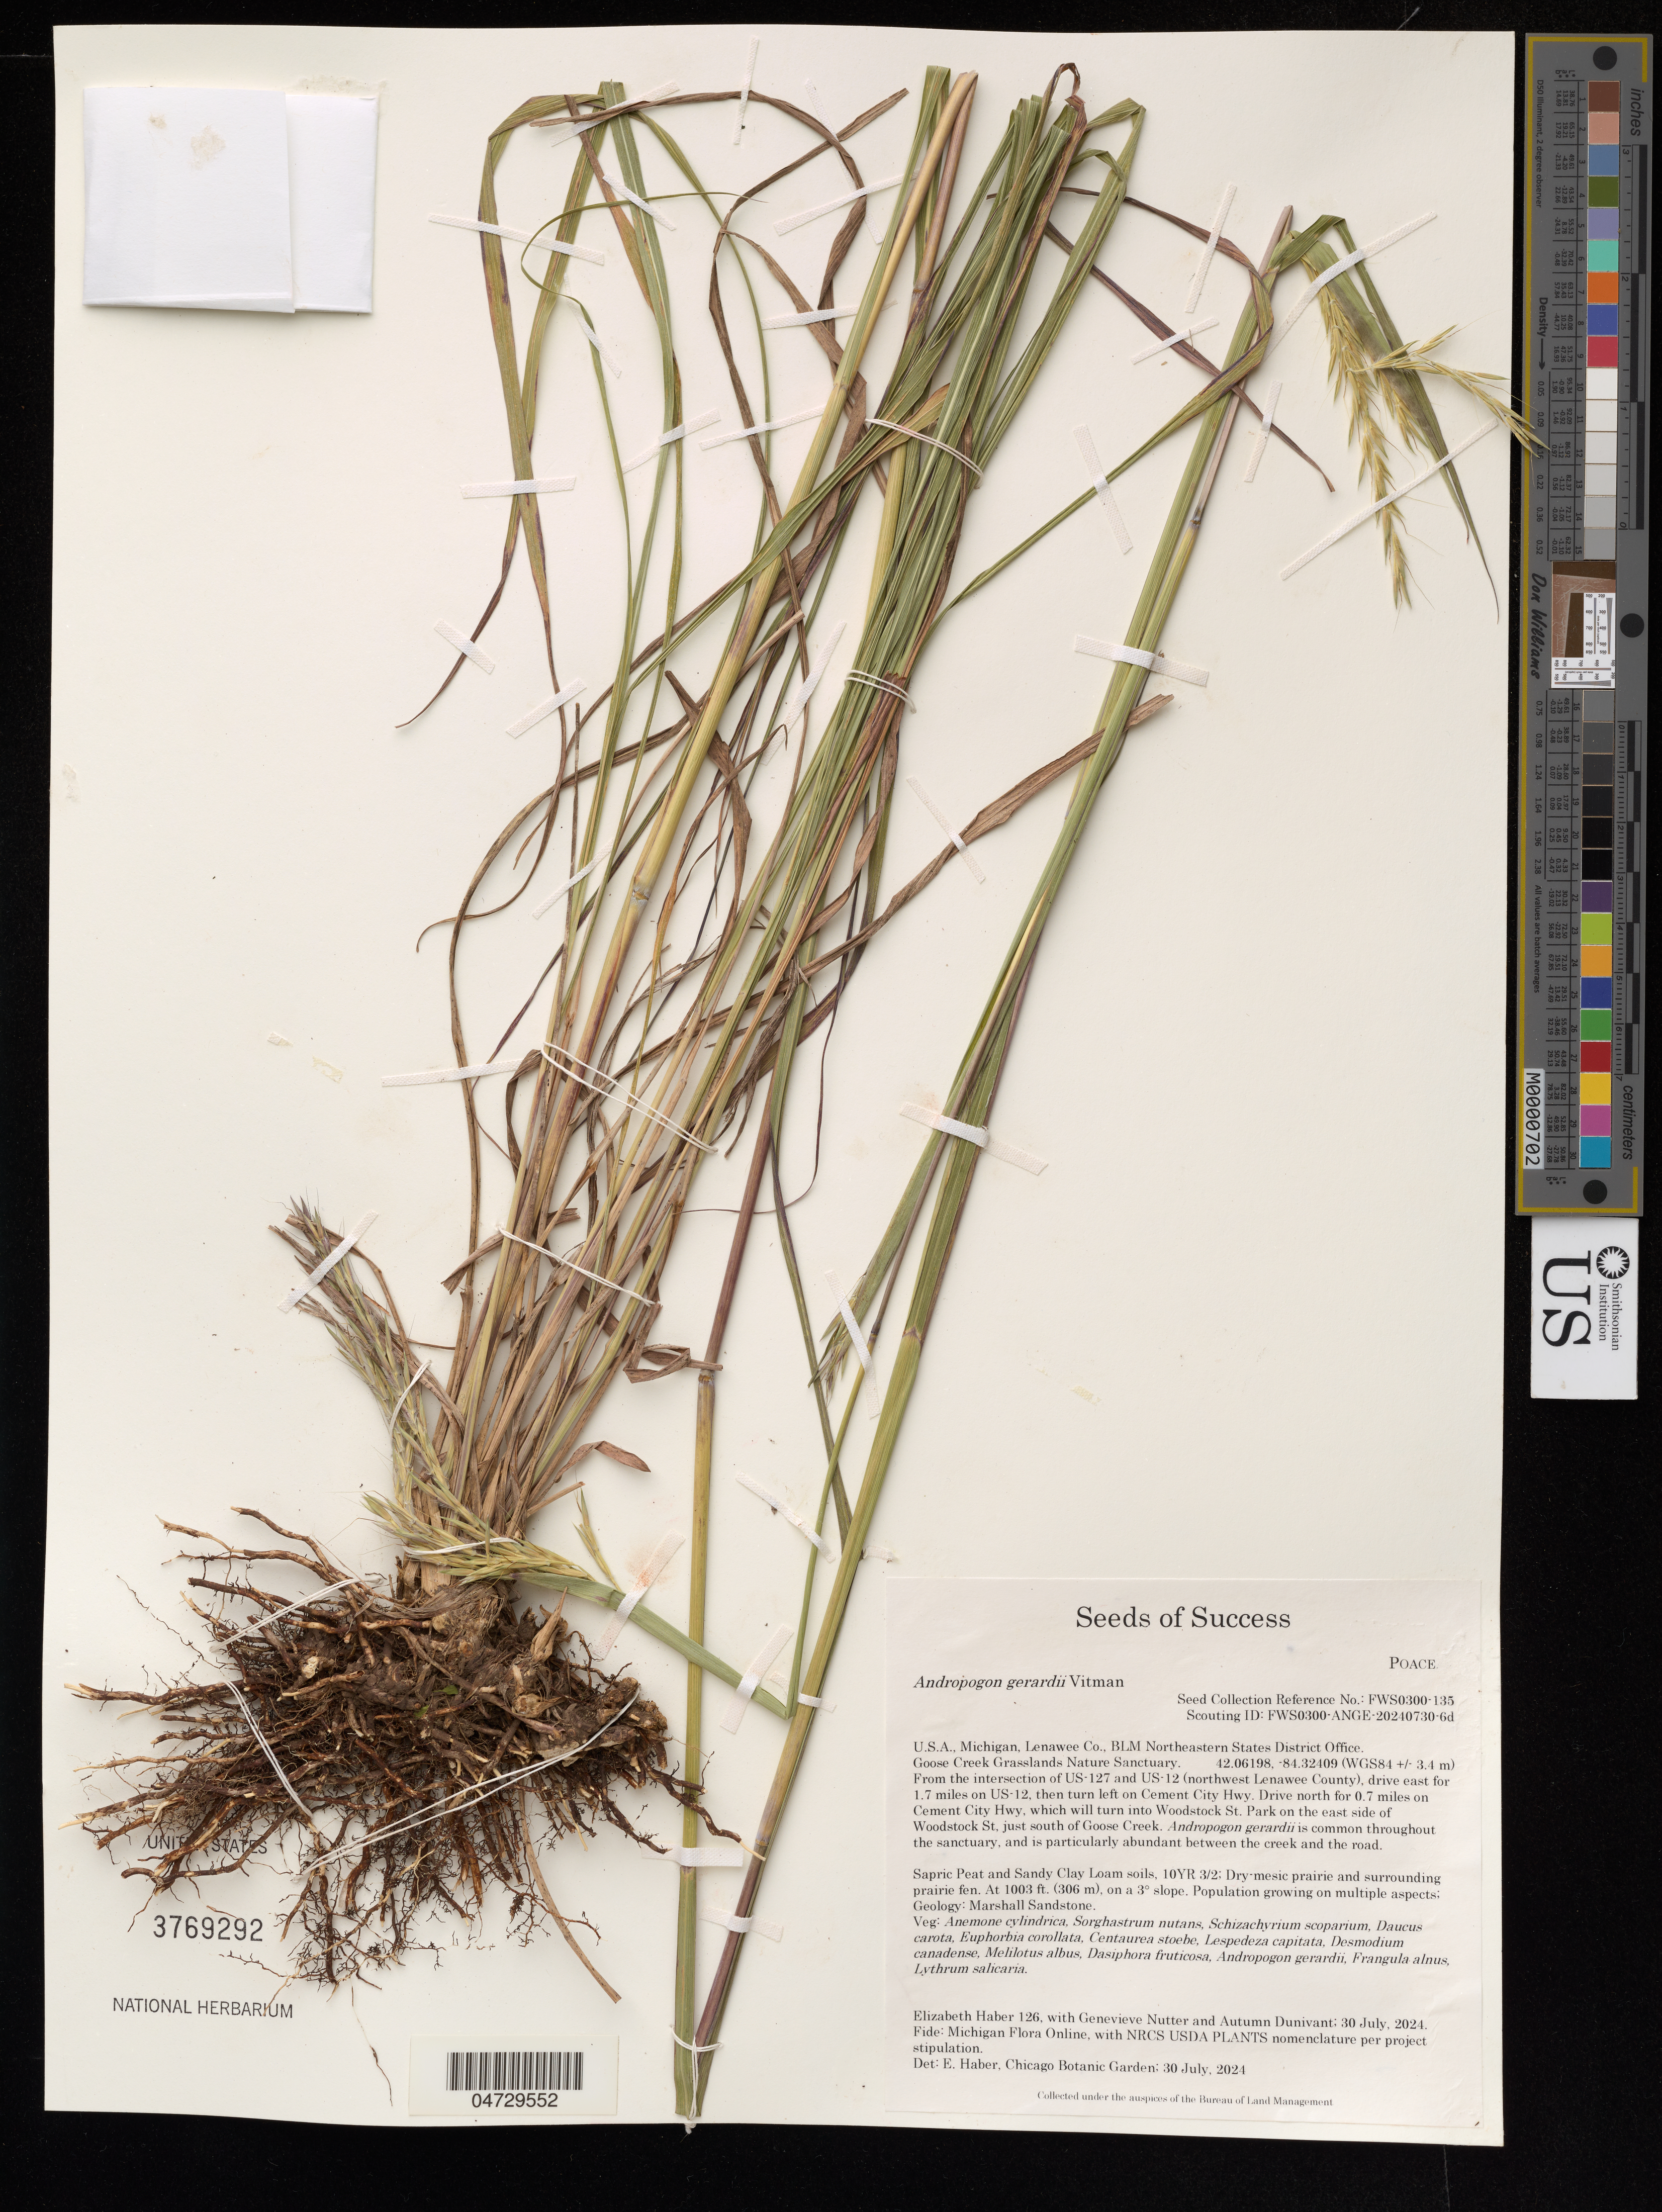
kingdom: Plantae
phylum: Tracheophyta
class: Liliopsida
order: Poales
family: Poaceae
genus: Andropogon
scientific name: Andropogon gerardii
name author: Vitman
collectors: E. Haber, G. Nutter & D. Autumn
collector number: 126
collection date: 2024-07-30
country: United States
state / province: Michigan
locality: Lenawee Co., BLM Northeastern States District Office. Goose Creek Grasslands Nature Sanctuary. From the intersection of US-127 and US-12 (northwest Lenawee County), drive east for 1.7 miles on US-12, then turn left on Cement City Hwy. Drive north for 0.7 miles on Cement City Hwy, which will turn into Woodstock St. Park on the east side of Woodstock St, just south of Goose Creek. Andropogon gerardii is common throughout the sanctuary, and is particularly abundant between the creek and the road.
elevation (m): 306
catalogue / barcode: US 3769292